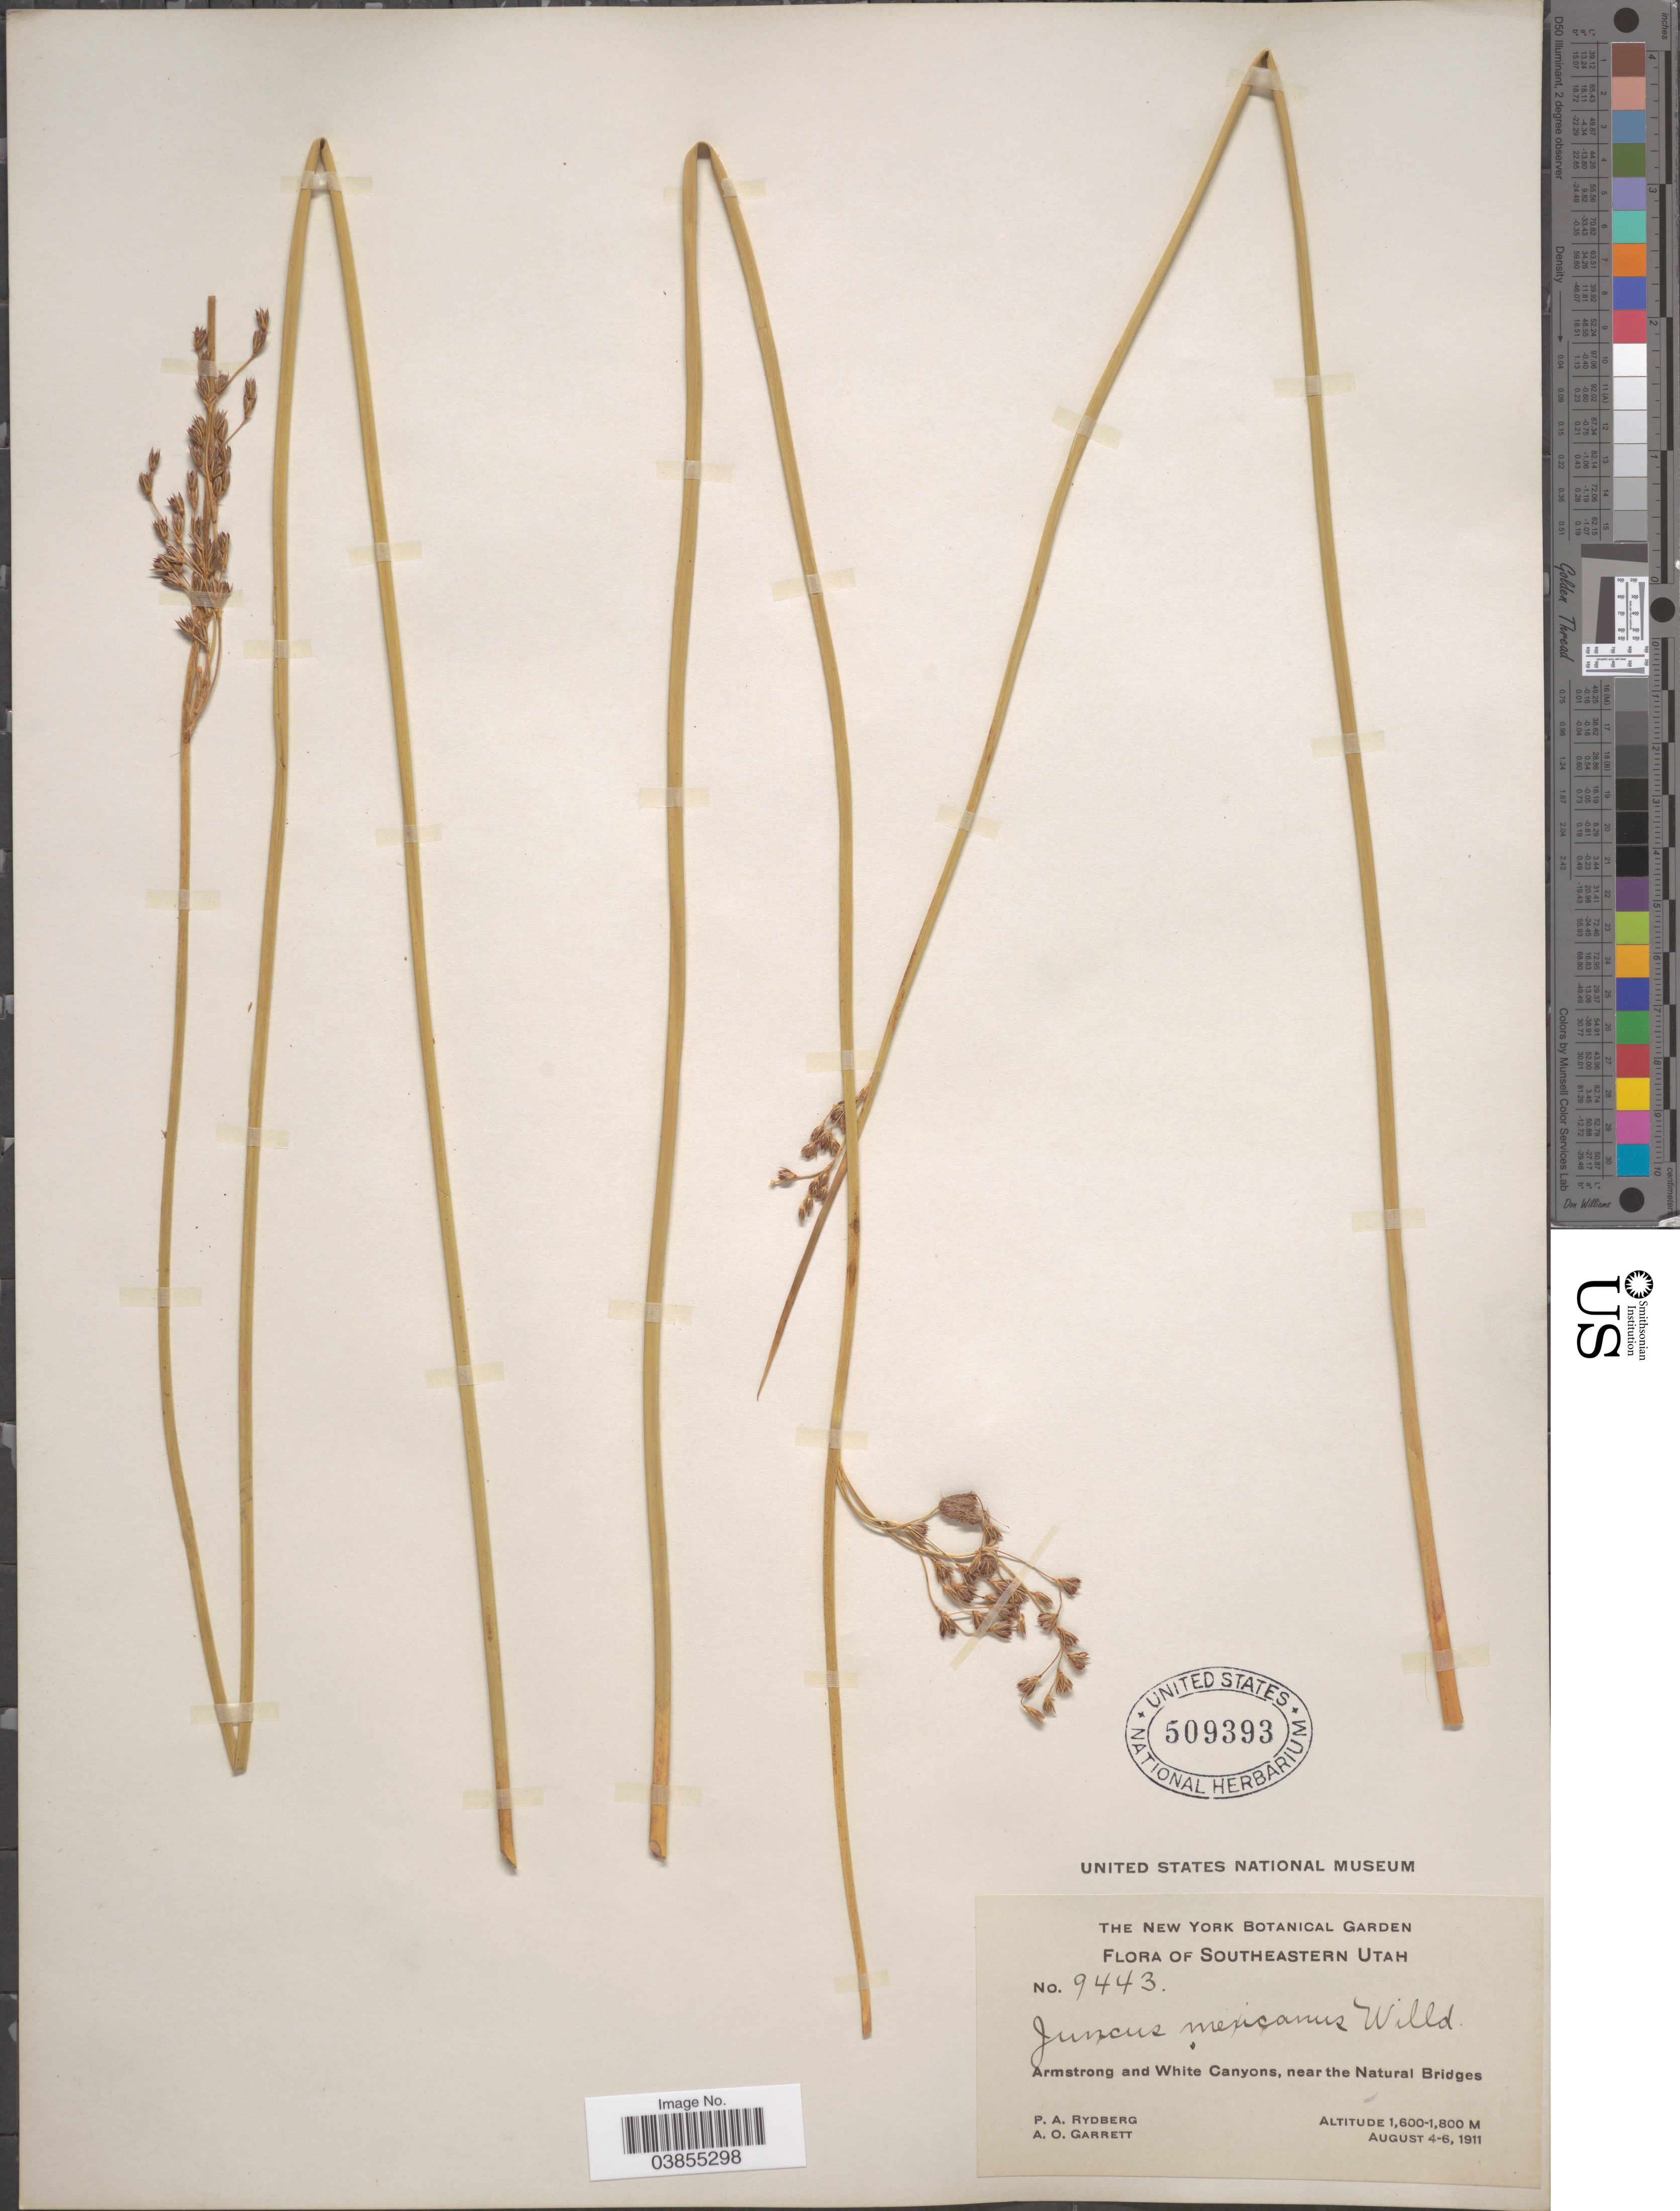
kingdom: Plantae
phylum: Tracheophyta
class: Liliopsida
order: Poales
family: Juncaceae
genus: Juncus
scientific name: Juncus mexicanus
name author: Willd. ex Schult. & Schult. f.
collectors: P. A. Rydberg & A. O. Garrett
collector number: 9443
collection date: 1911-08-04/1911-08-06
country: United States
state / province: Utah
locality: Southeastern Utah. Armstrong and White Canyons, near the Natural Bridges.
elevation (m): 1600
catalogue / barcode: US 509393